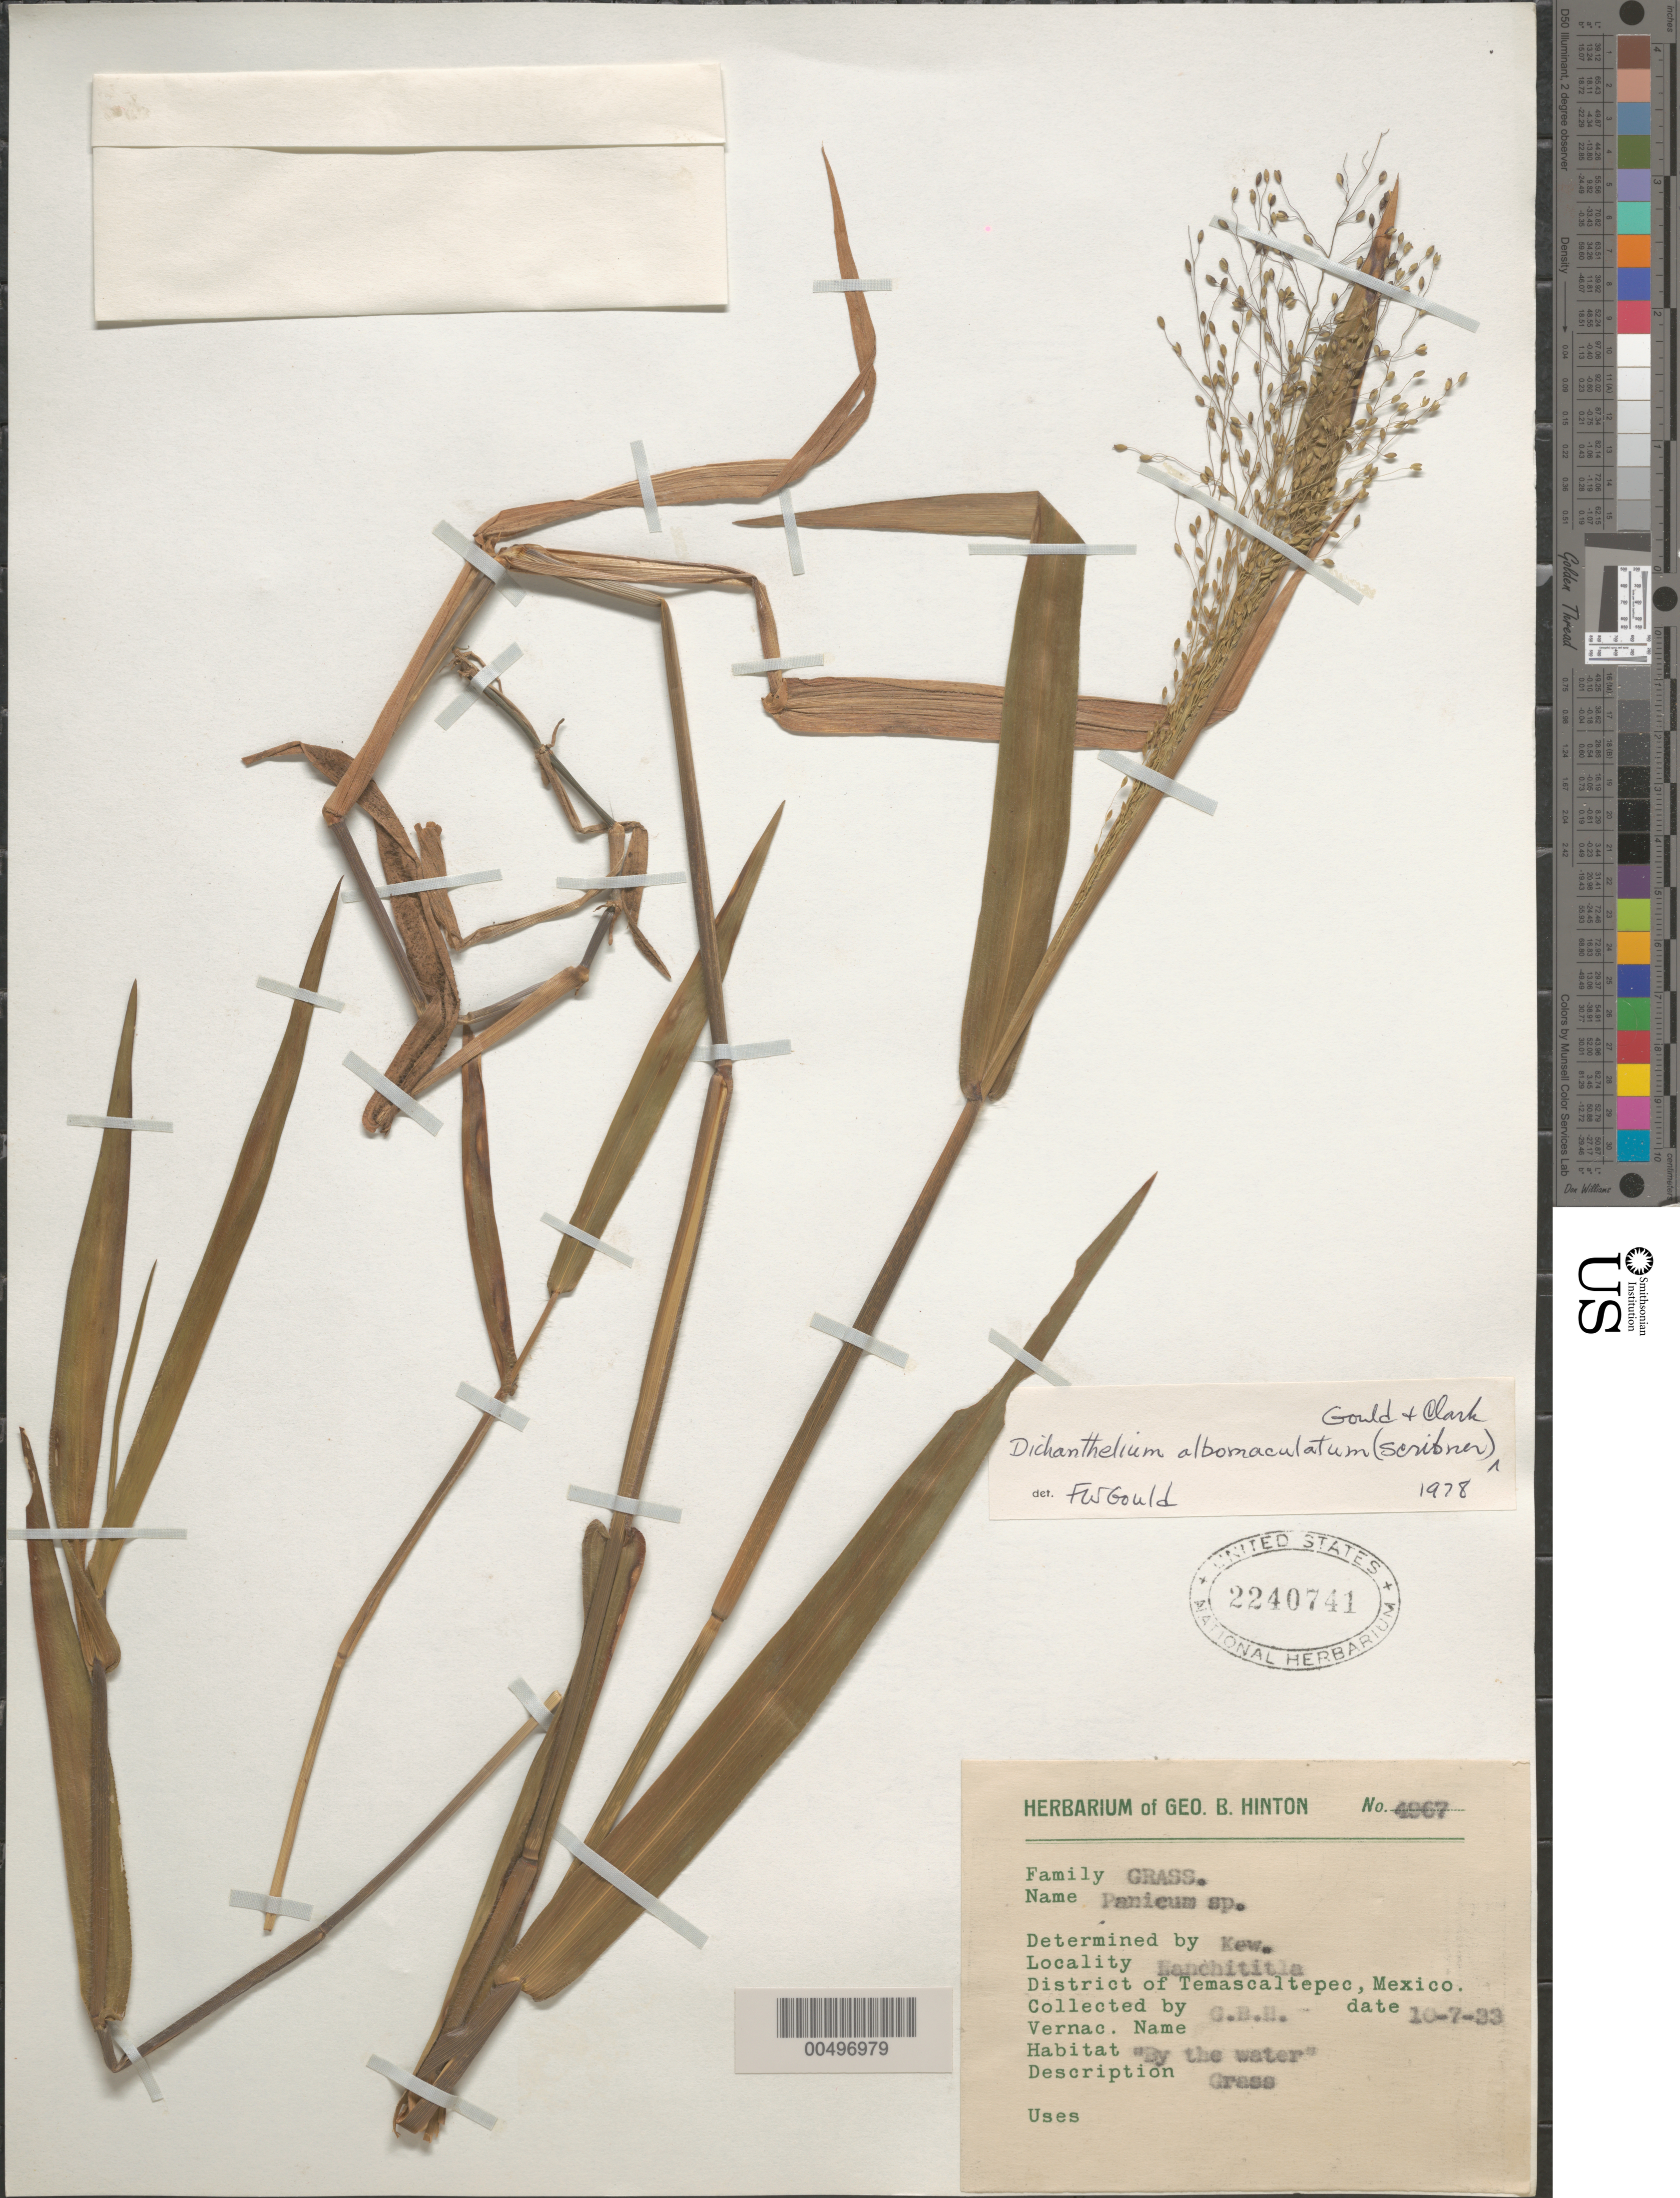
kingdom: Plantae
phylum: Tracheophyta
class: Liliopsida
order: Poales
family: Poaceae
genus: Dichanthelium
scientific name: Dichanthelium albomaculatum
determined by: Gould, F. W.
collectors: G. B. Hinton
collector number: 6067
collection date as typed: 10 Jul 1933 or 7 Oct 1933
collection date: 1933-07-10 or 1933-10-07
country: Mexico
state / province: México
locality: Nauchititla, Dist of Temascaltepec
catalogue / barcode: US 2240741